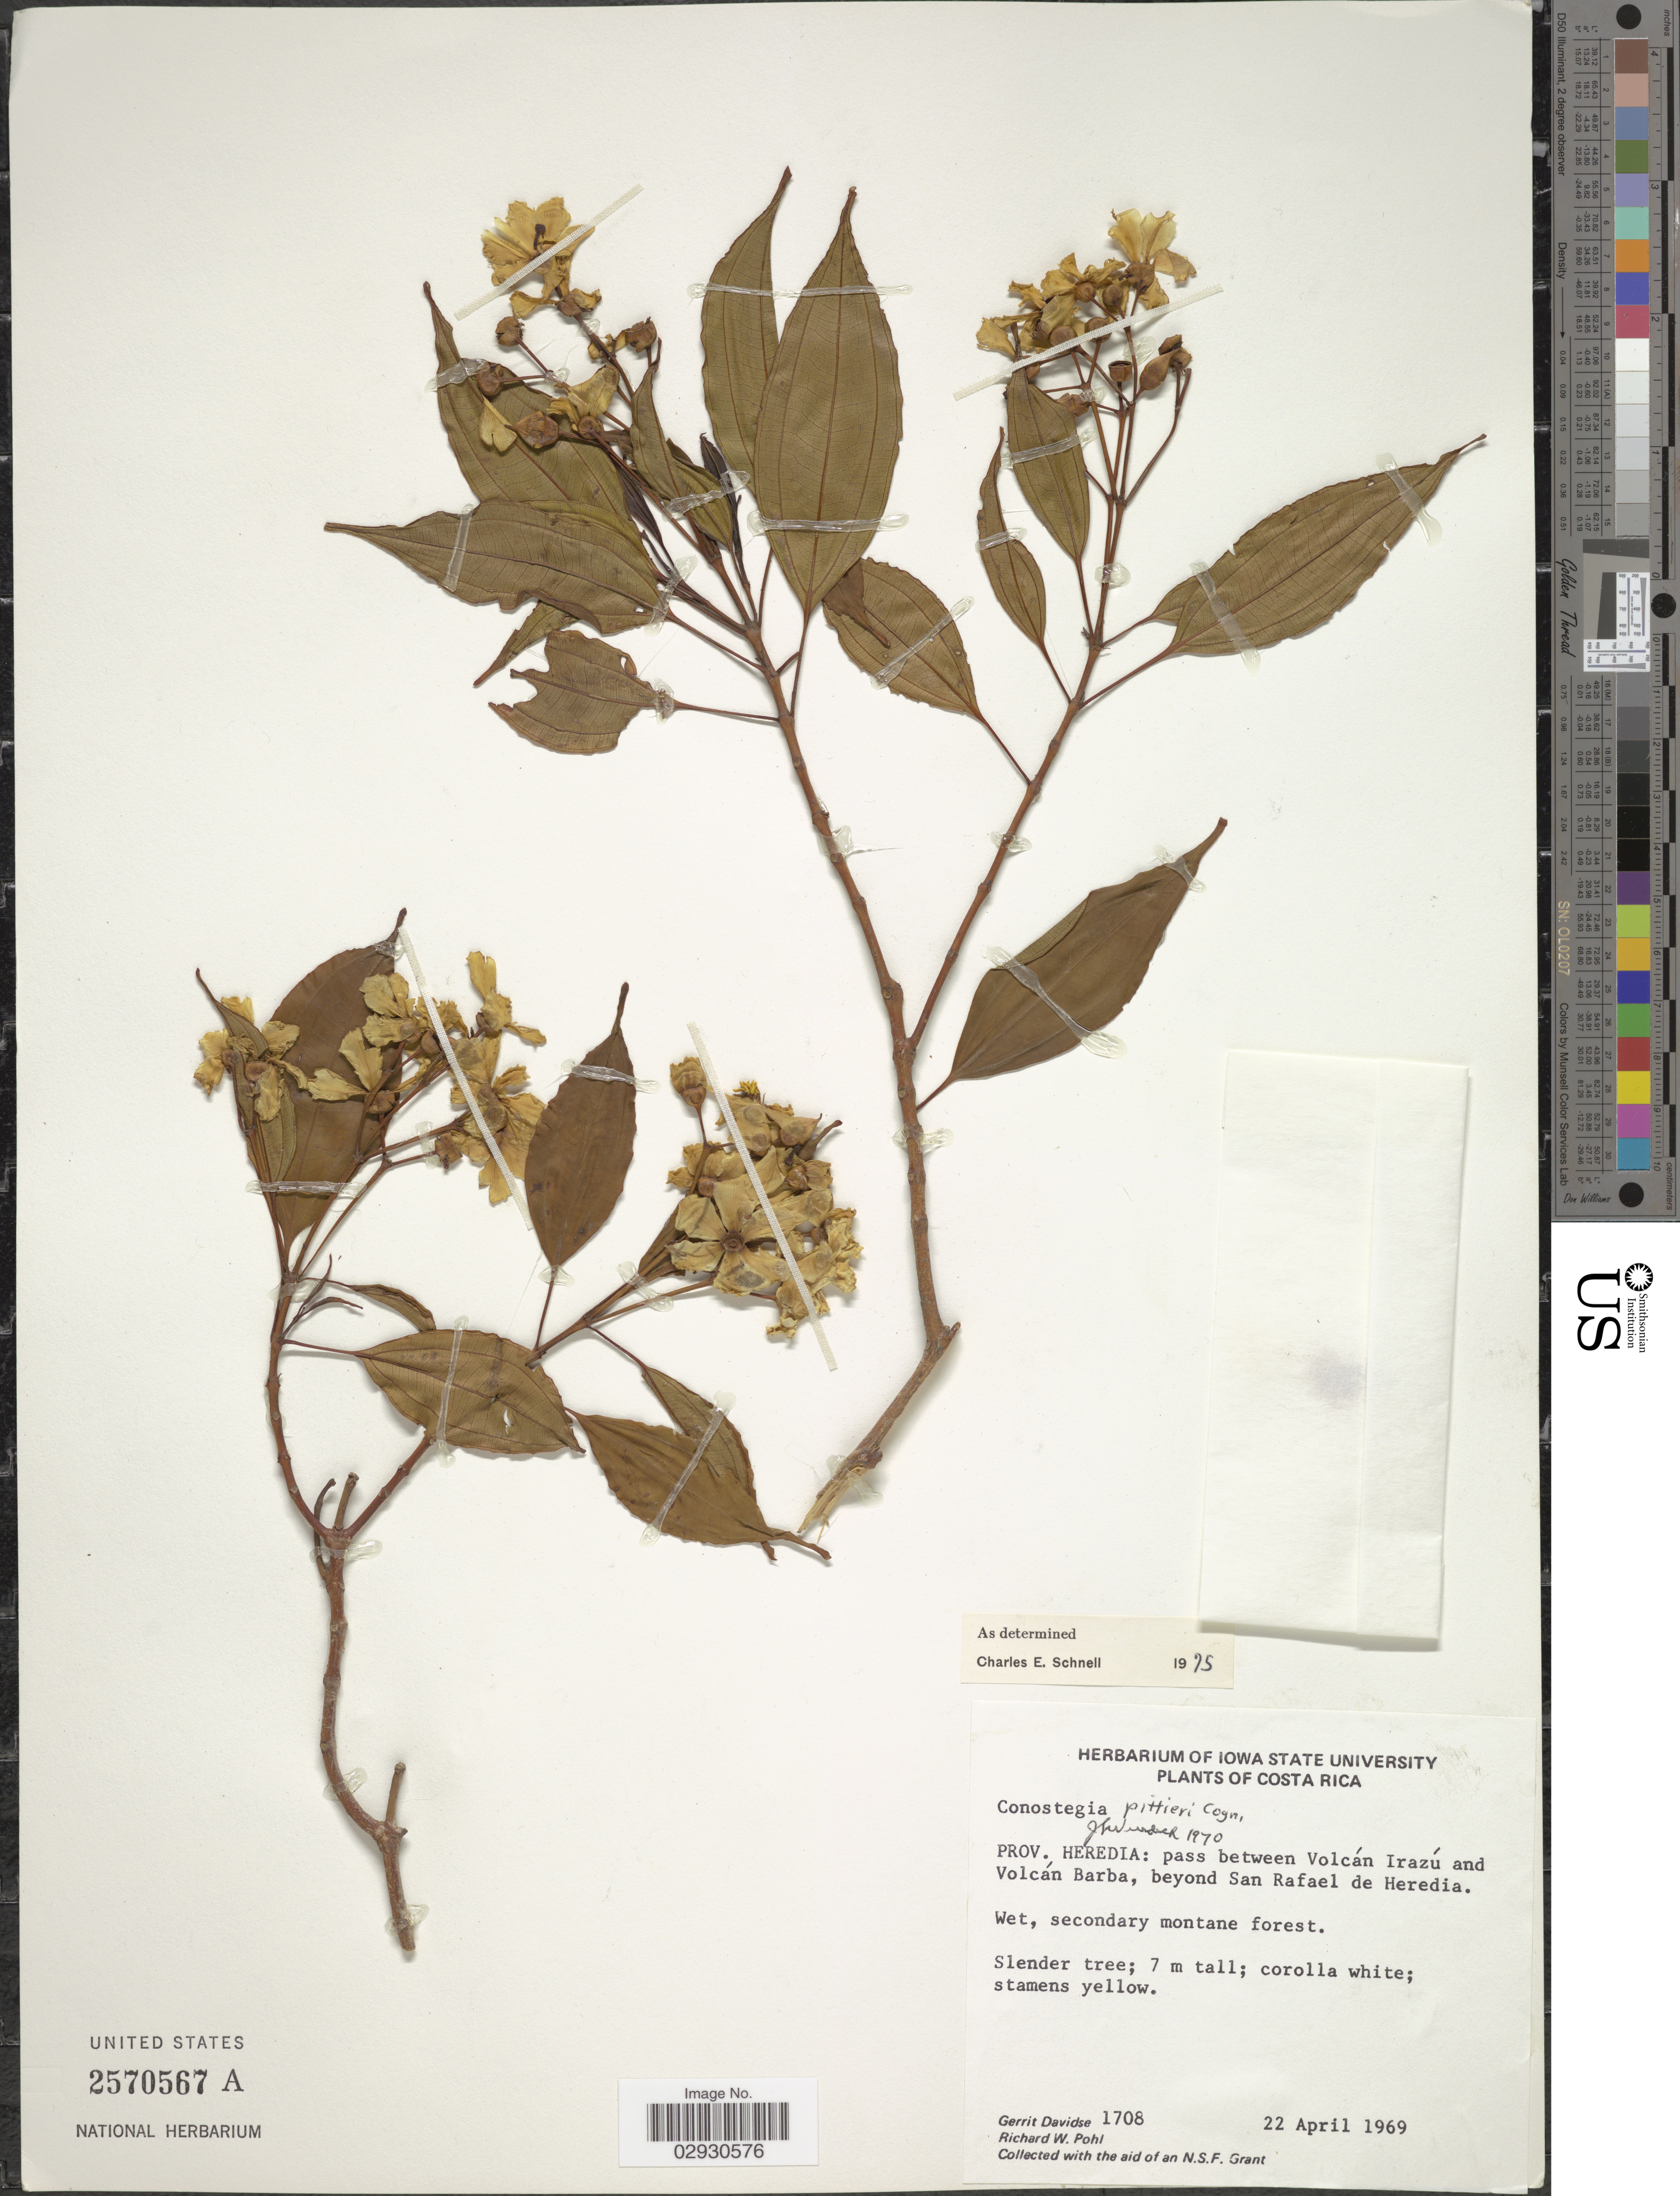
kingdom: Plantae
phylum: Tracheophyta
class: Magnoliopsida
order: Myrtales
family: Melastomataceae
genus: Conostegia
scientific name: Conostegia pittieri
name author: Cogn.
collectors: G. Davidse & R. W. Pohl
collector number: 1708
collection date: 1969-04-22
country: Costa Rica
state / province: Heredia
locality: Pass between Volcán Irazú and Volcán Barba, beyond San Rafael de Heredia.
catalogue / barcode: US 2570567A